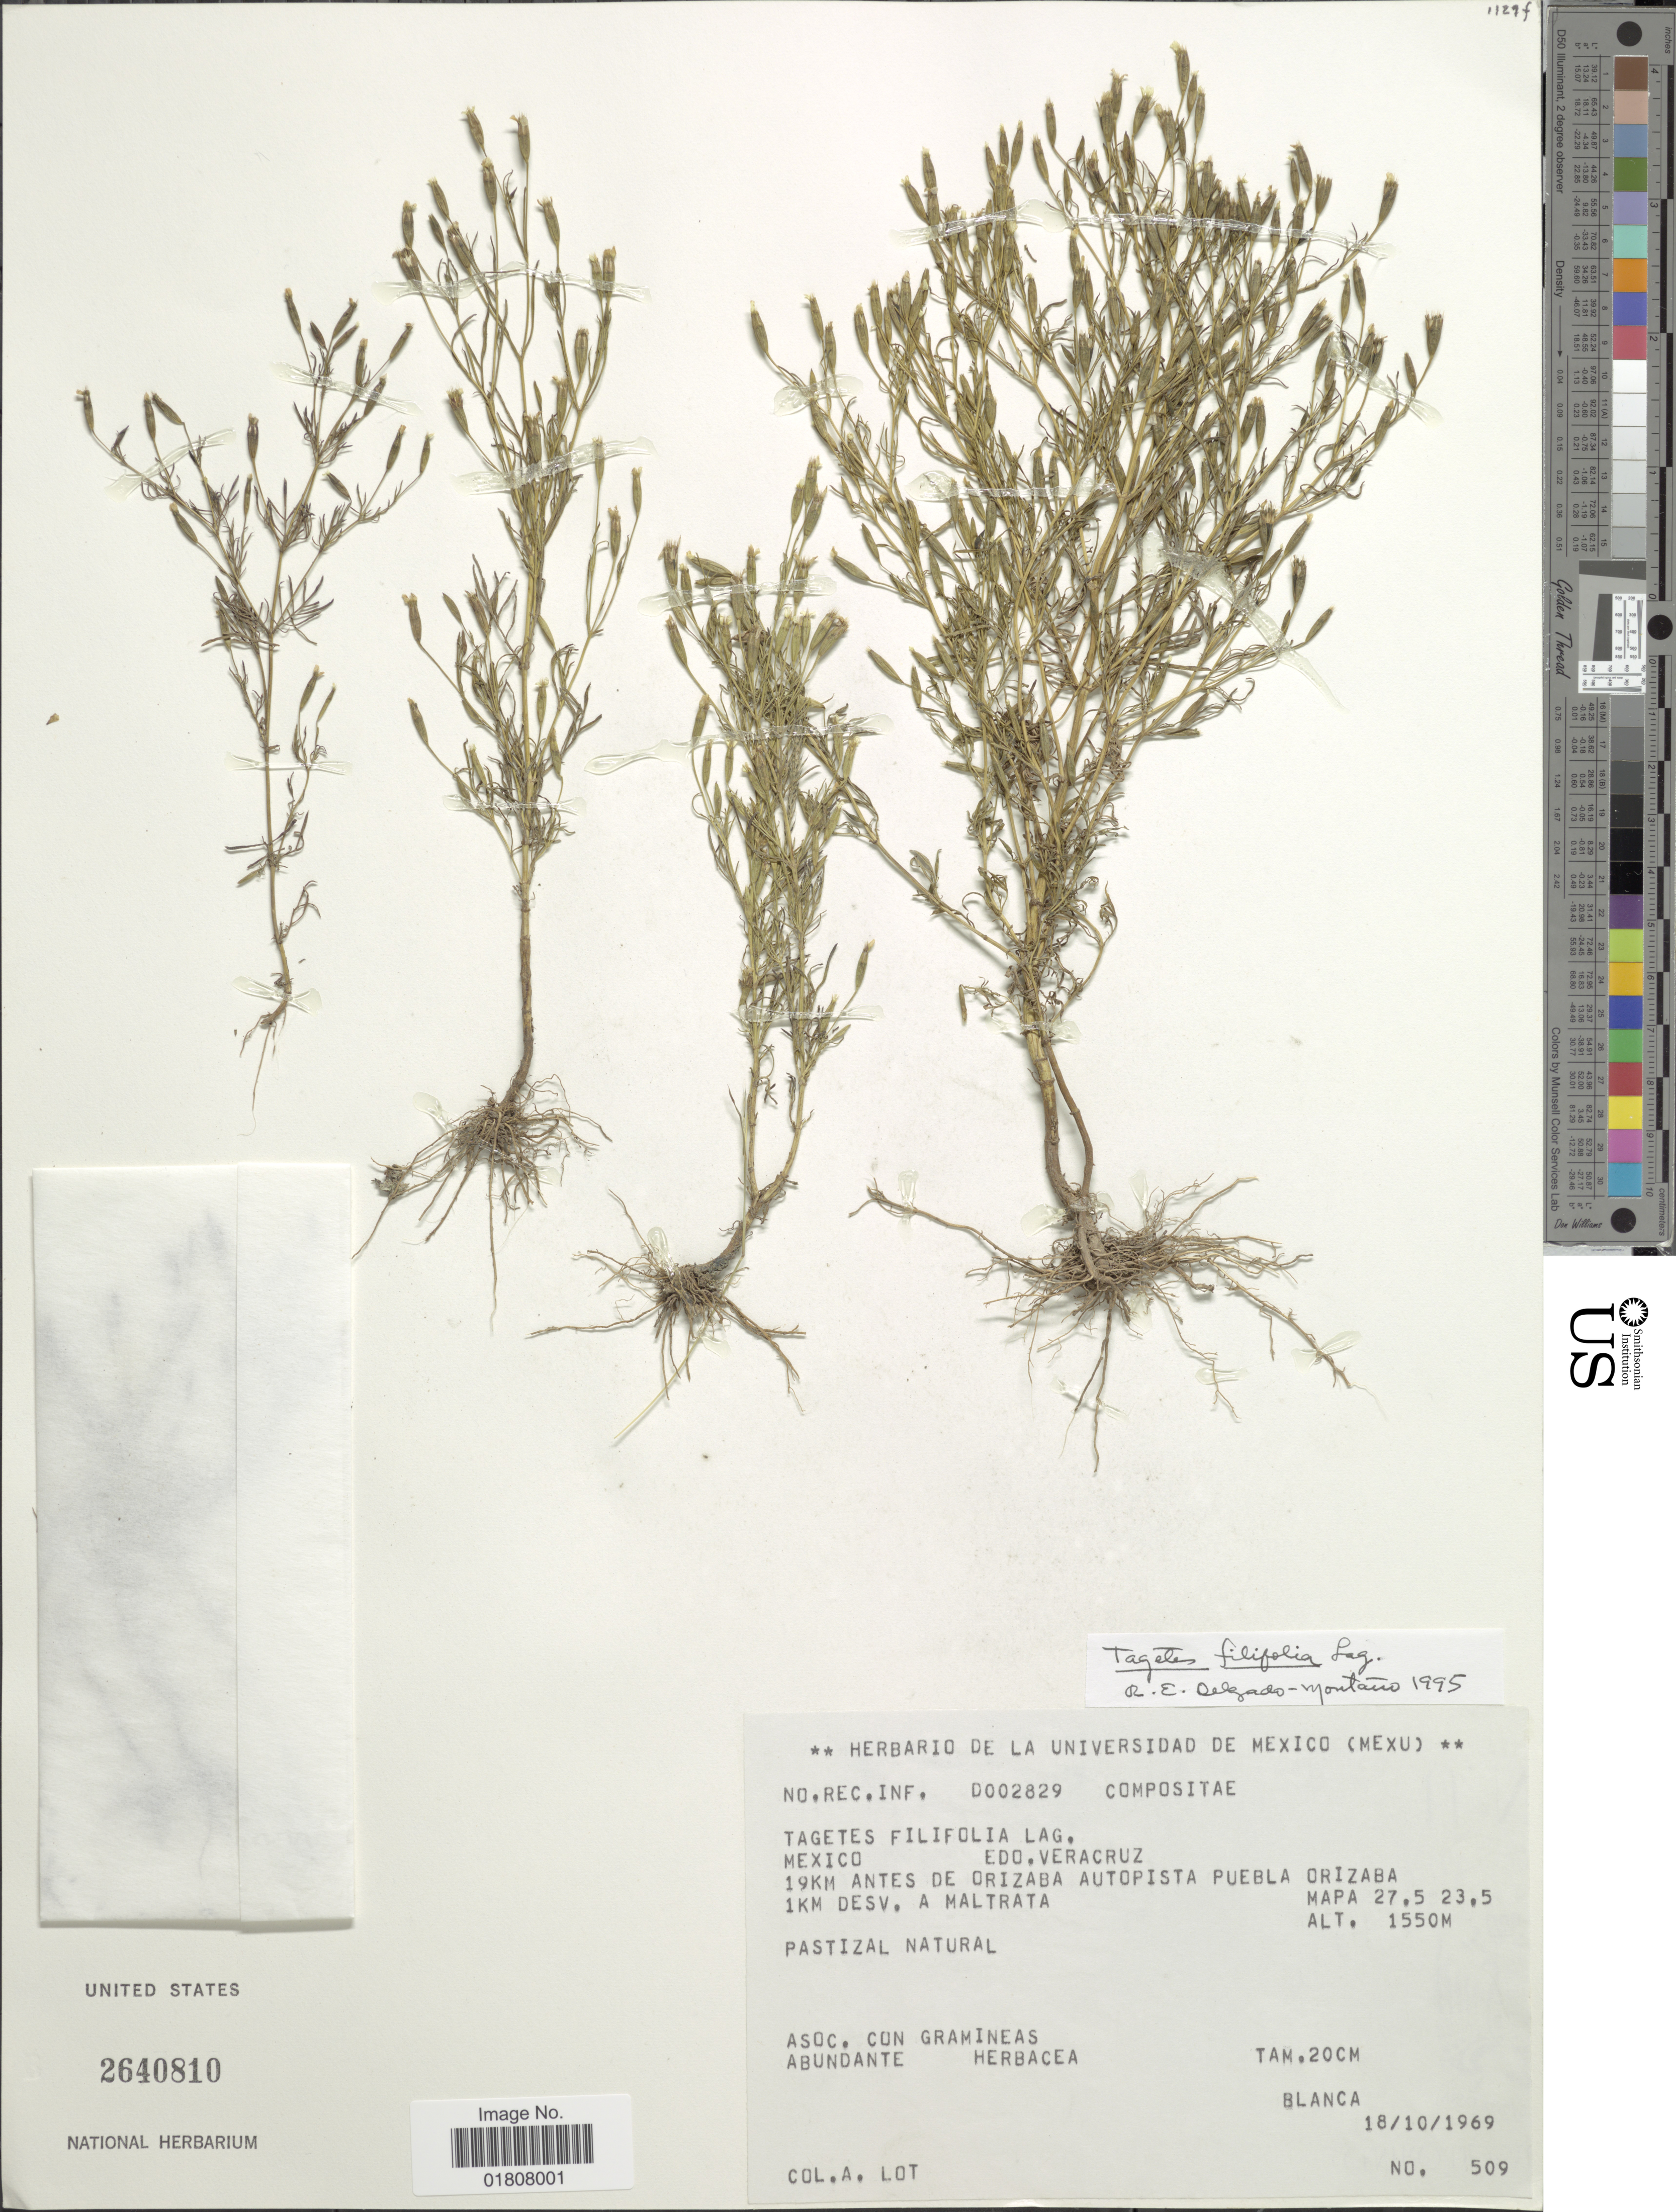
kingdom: Plantae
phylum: Tracheophyta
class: Magnoliopsida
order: Asterales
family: Asteraceae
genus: Tagetes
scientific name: Tagetes filifolia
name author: Lag.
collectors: Lot, A.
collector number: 509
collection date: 1969-10-18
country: Mexico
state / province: Veracruz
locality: Edo Veracruz, 19 km antes de Orizaba Autopista Puebla Orizaba, 1km desv. a Maltrata. Mapa 27.5 23.5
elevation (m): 1550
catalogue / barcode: US 2640810